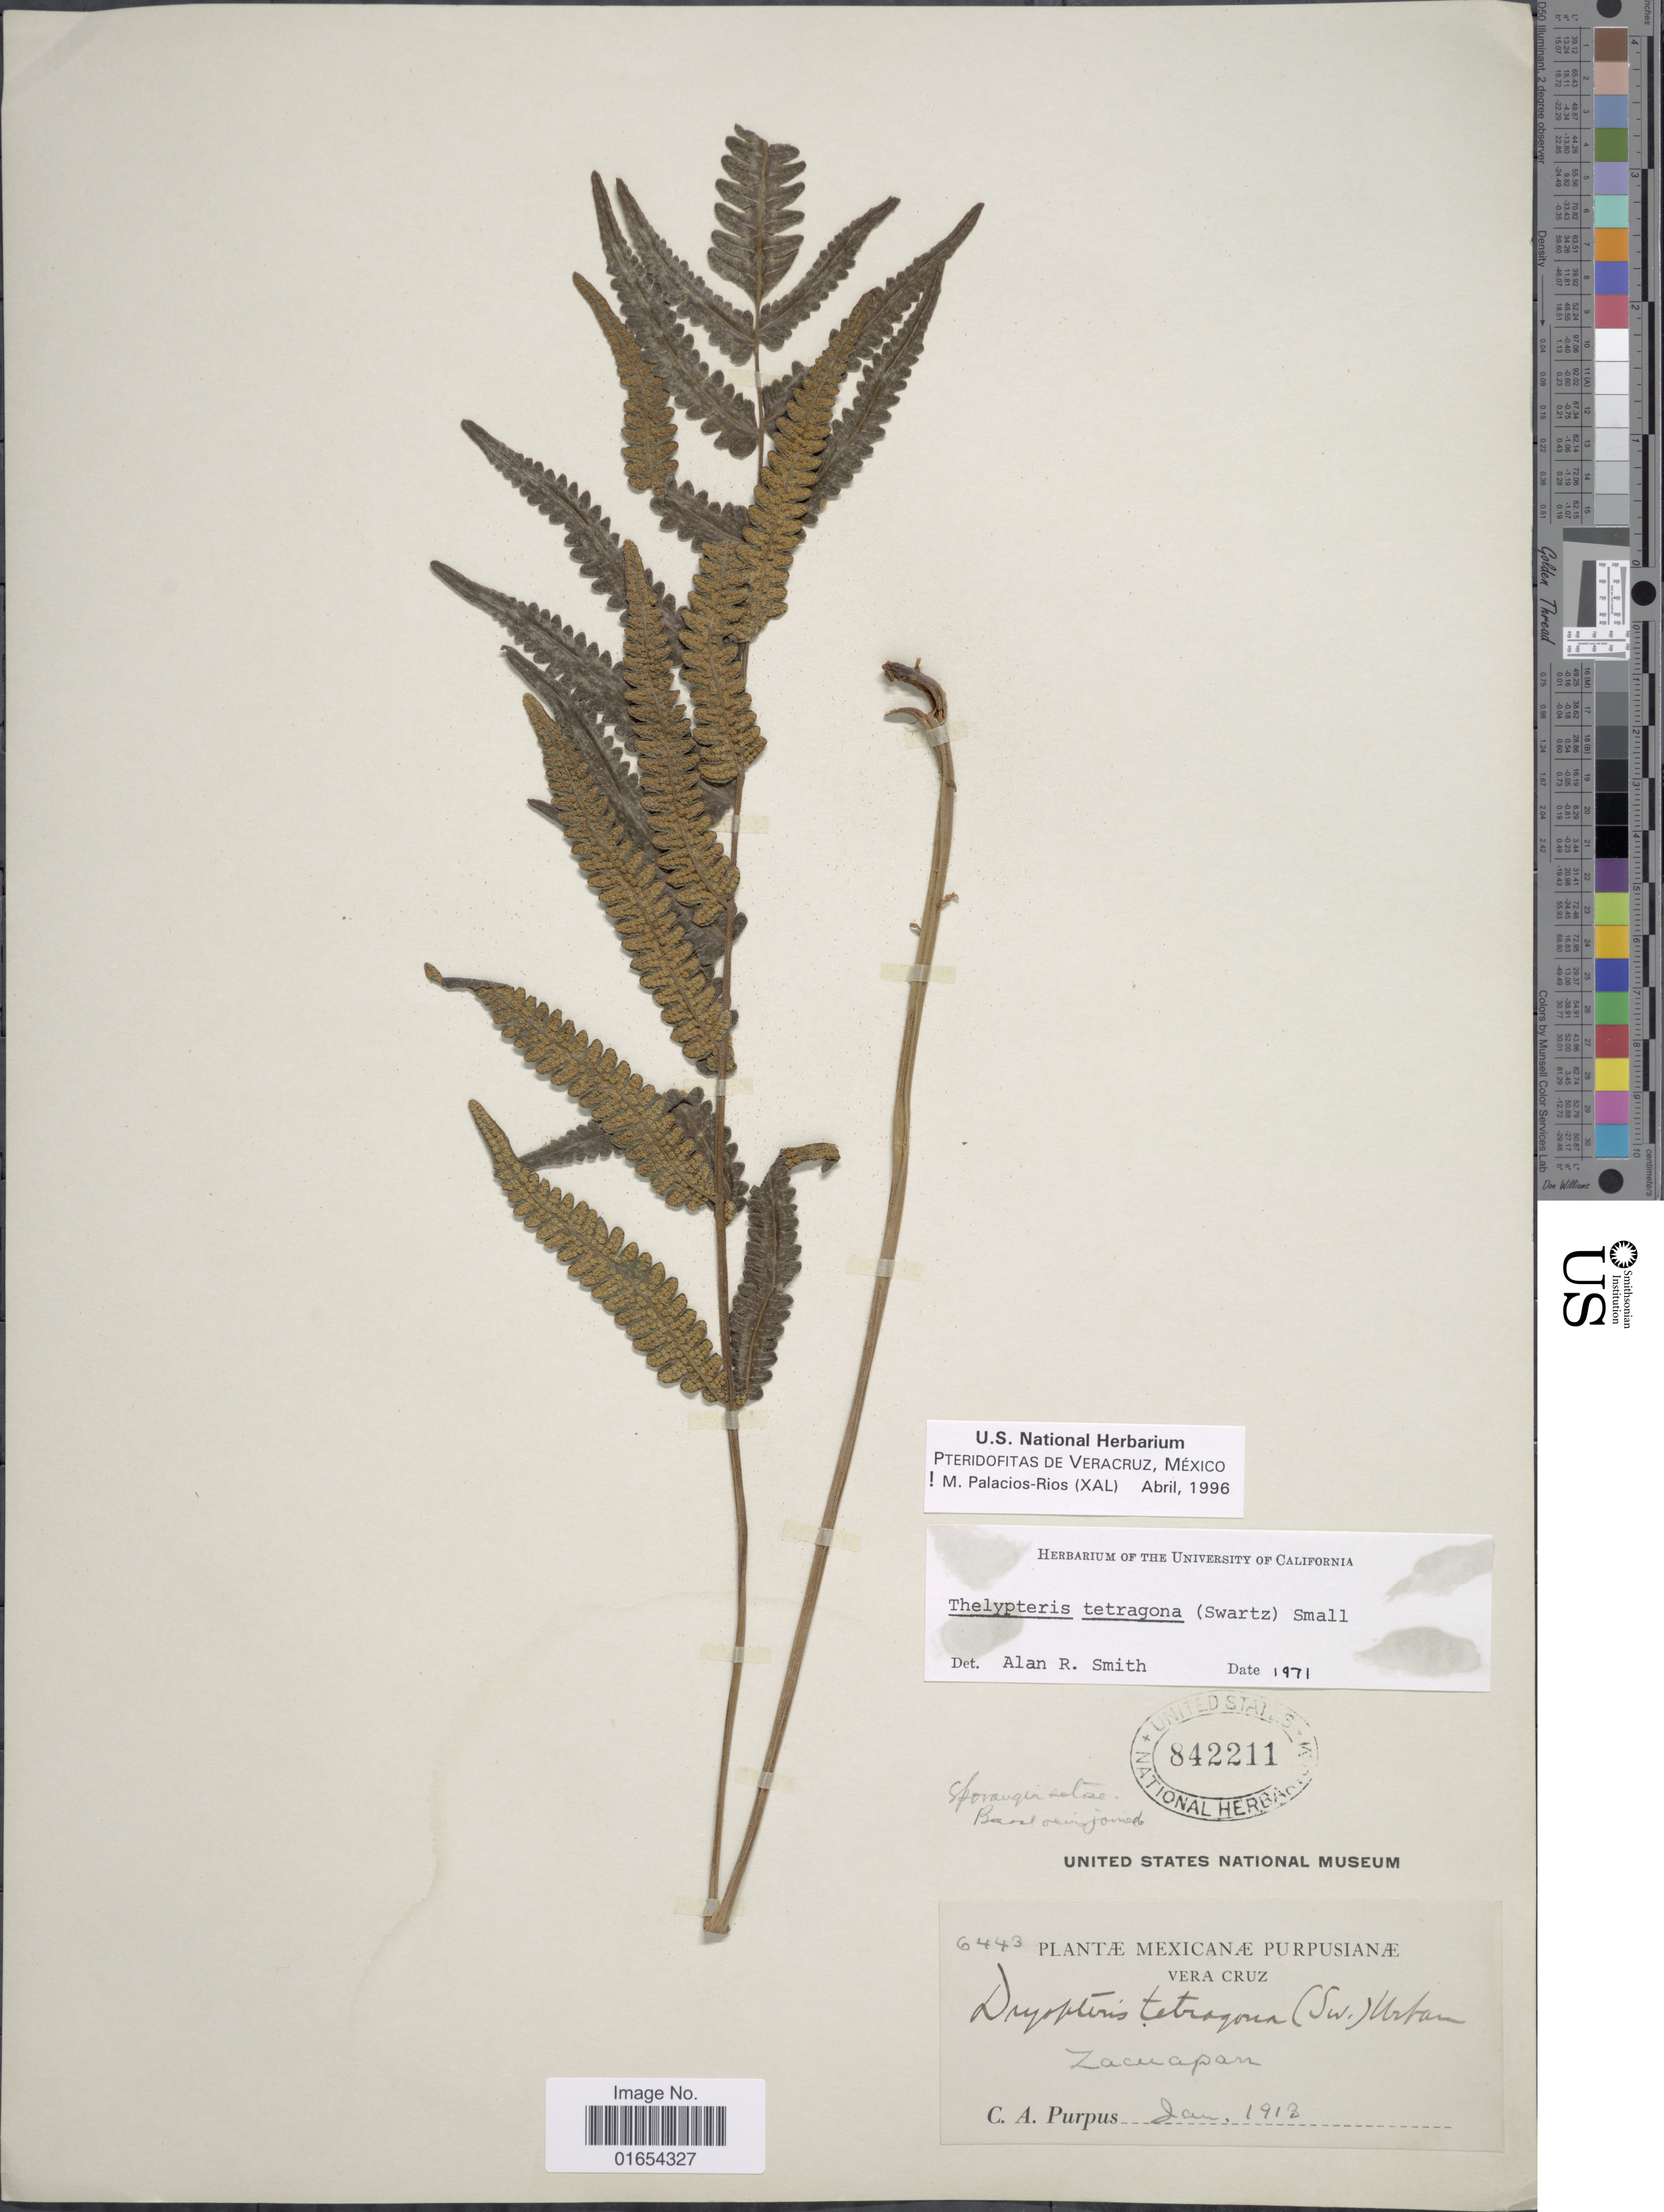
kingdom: Plantae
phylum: Tracheophyta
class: Polypodiopsida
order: Polypodiales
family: Thelypteridaceae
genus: Goniopteris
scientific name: Goniopteris tetragona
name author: (C. Presl) Sw.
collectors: C. A. Purpus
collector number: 6443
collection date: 1913-01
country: Mexico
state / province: Veracruz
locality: Zacuapan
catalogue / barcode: US 842211